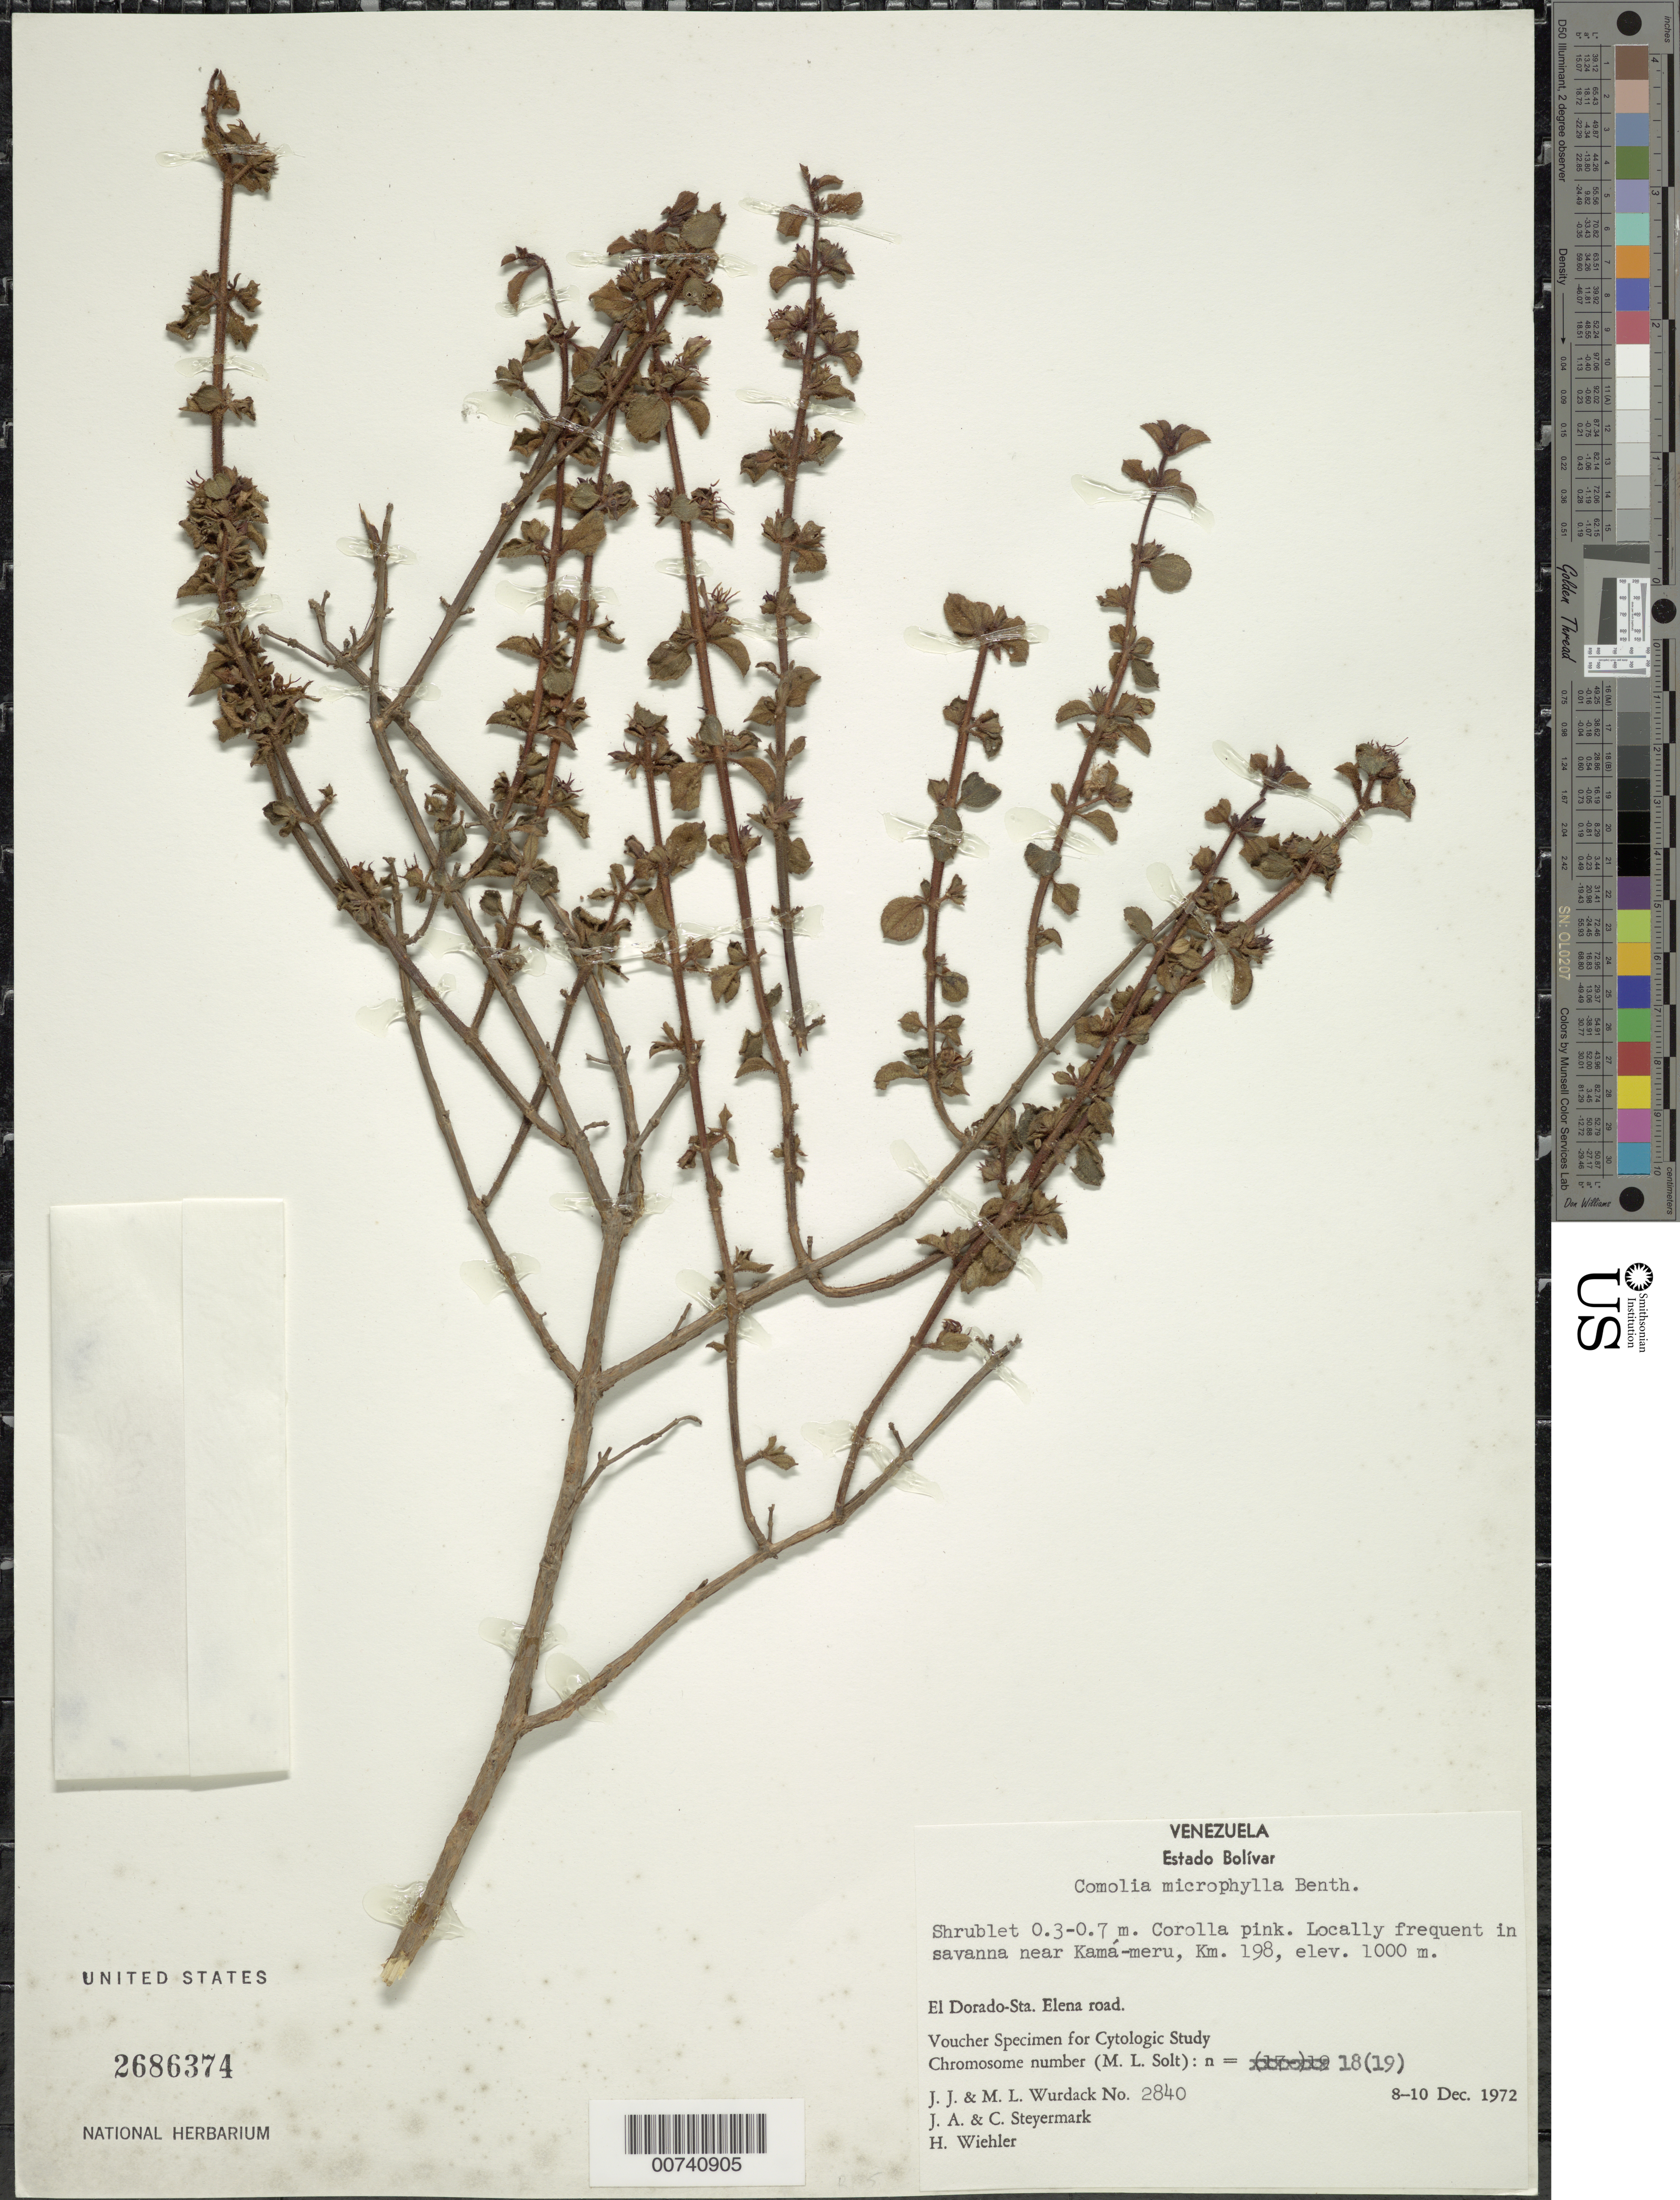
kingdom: Plantae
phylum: Tracheophyta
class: Magnoliopsida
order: Myrtales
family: Melastomataceae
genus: Comolia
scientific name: Comolia microphylla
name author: Benth.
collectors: J. J. Wurdack, M. L. Wurdack, J. Steyermark & C. Steyermark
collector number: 2840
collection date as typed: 8-Dec-72 to 10-Dec-72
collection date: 1972-12-08/1972-12-10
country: Venezuela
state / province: Bolívar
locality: El Dorado to Sta. Elena road, near Kama-meru, km 198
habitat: Savanna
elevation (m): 1000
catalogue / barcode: US 2686374